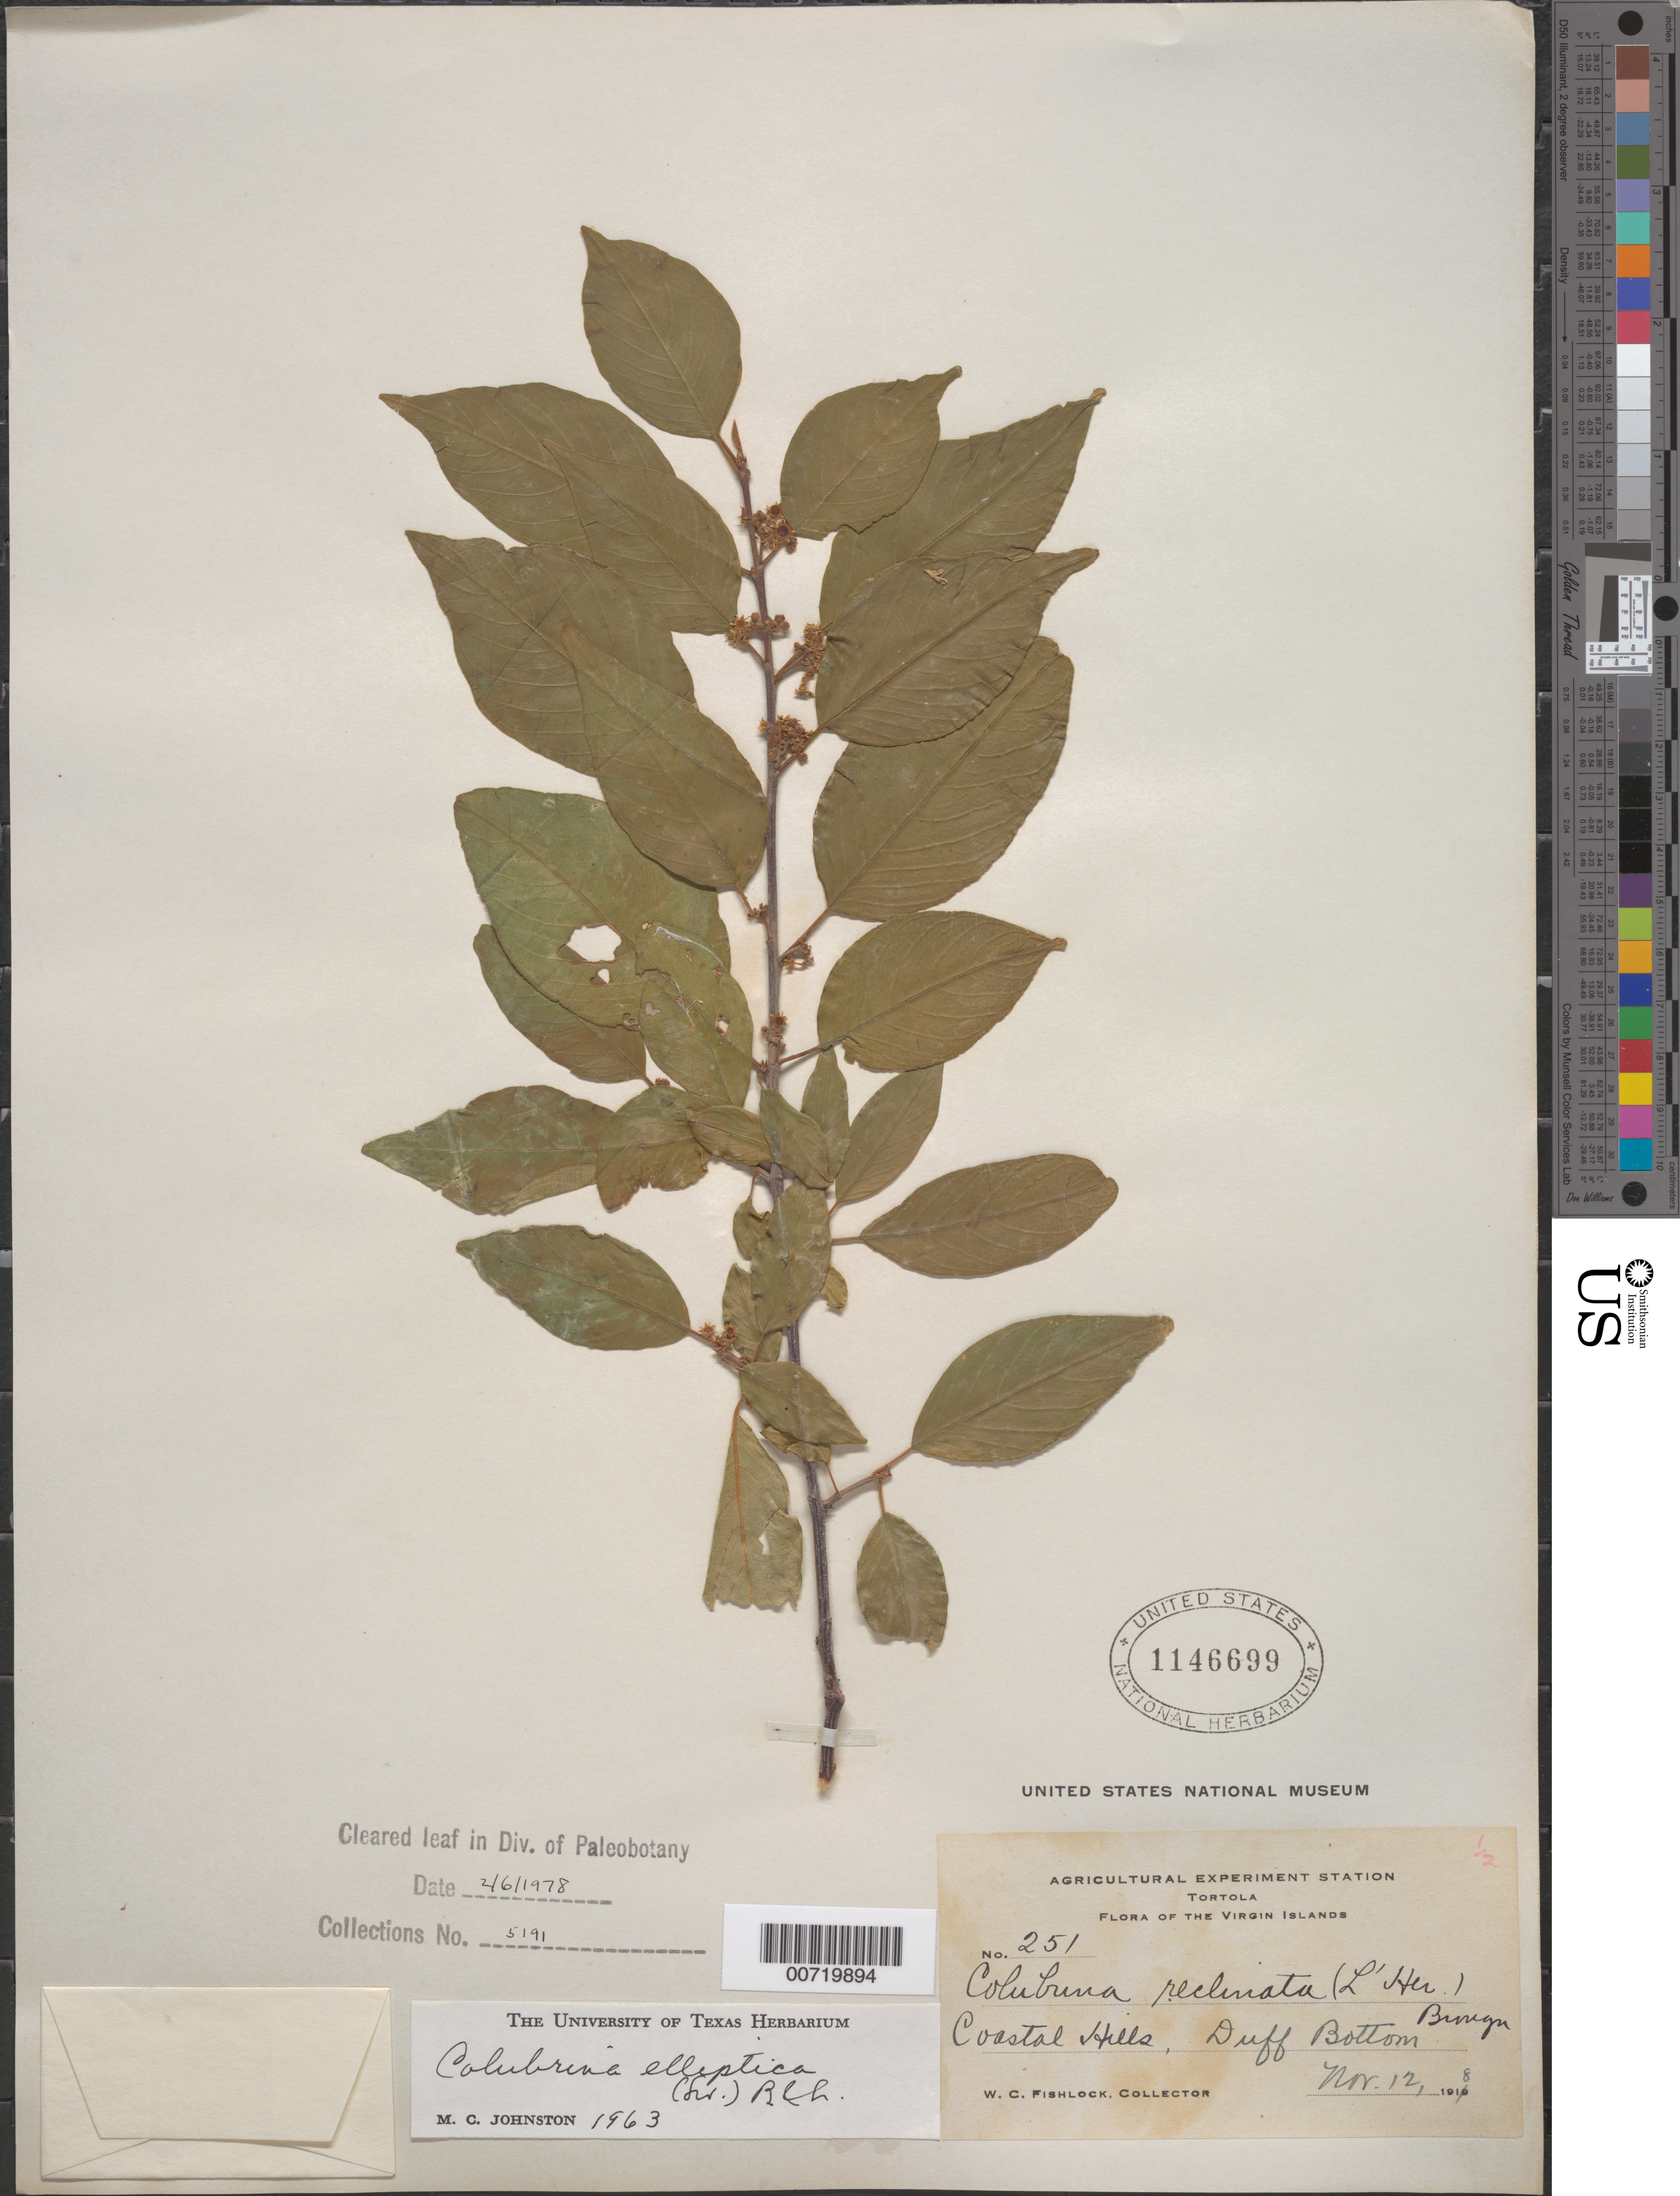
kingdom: Plantae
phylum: Tracheophyta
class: Magnoliopsida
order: Rosales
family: Rhamnaceae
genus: Colubrina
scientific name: Colubrina elliptica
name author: (Sw.) Brizicky & W.L. Stern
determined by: Johnston, Marshall C.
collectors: W. Fishlock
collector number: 251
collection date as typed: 12 Nov 1918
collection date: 1918-11-12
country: British Virgin Islands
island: Tortola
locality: Tortola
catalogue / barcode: US 1146699